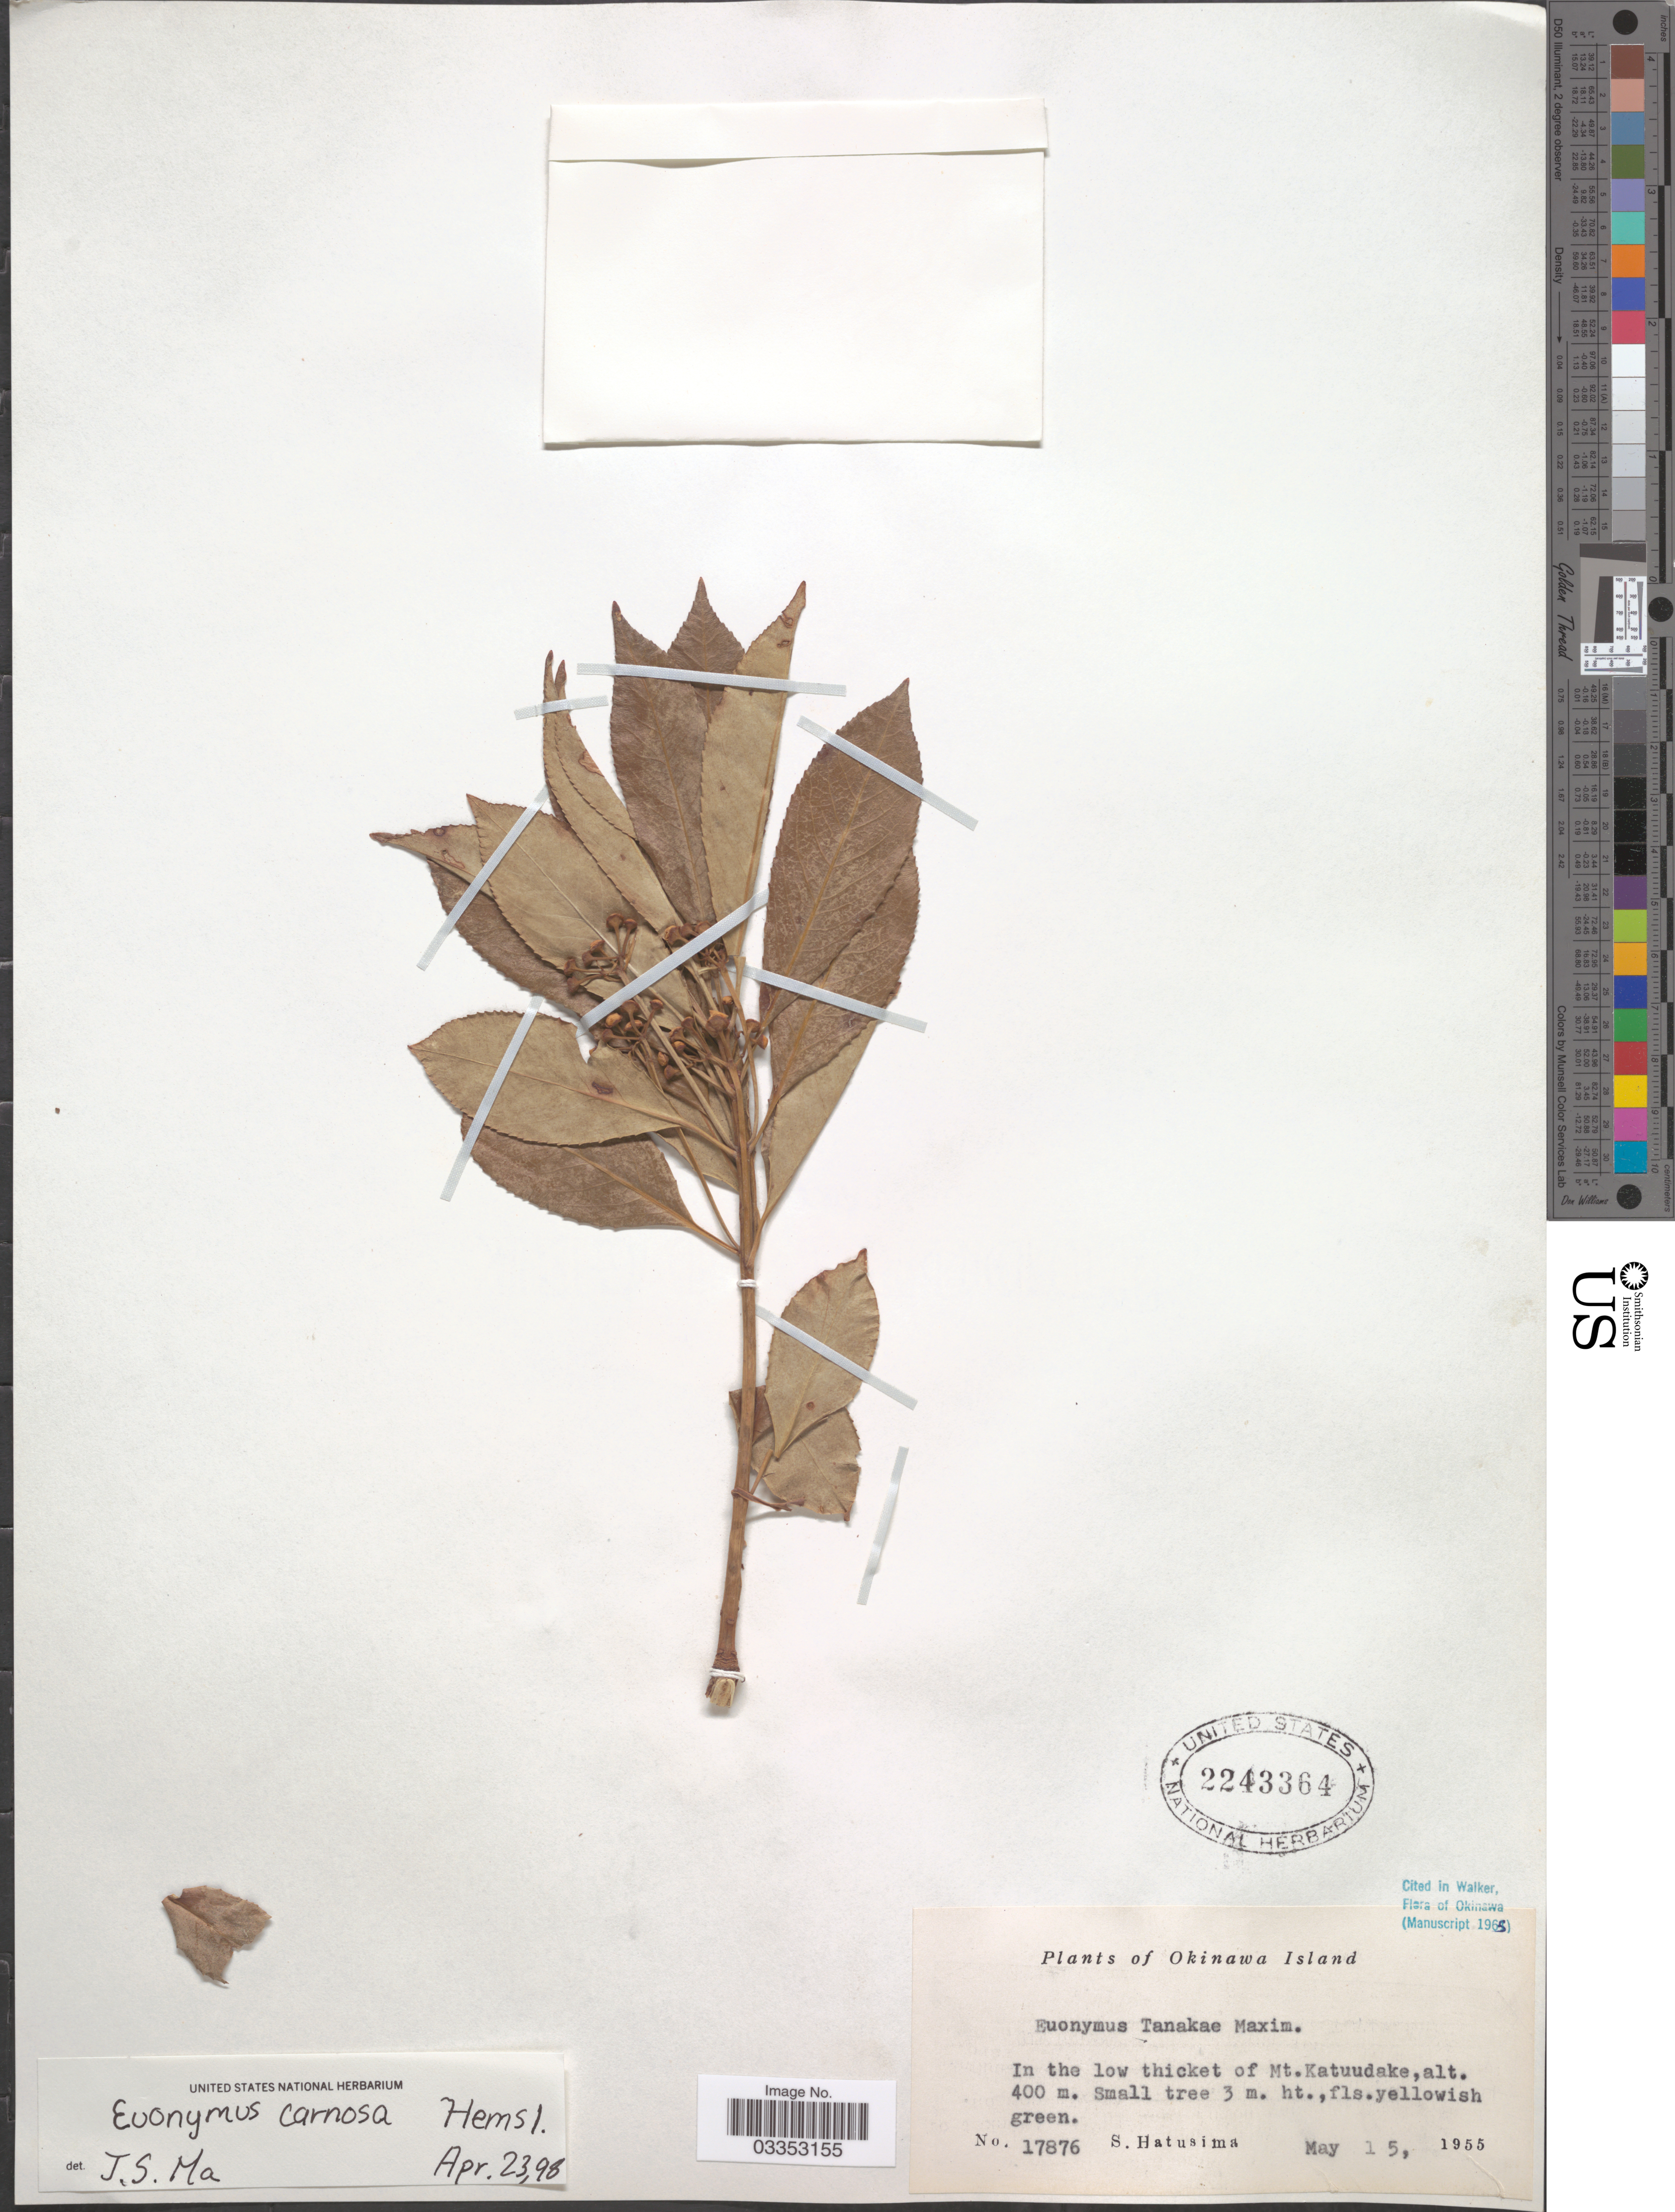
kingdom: Plantae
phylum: Tracheophyta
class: Magnoliopsida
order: Celastrales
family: Celastraceae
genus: Euonymus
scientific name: Euonymus carnosus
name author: Hemsl.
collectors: S. Hatusima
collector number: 17876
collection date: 1955-05-15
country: Japan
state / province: Okinawa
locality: Okinawa Island. In the low thicket of Mt. Katuudake.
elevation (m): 400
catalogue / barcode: US 2243364